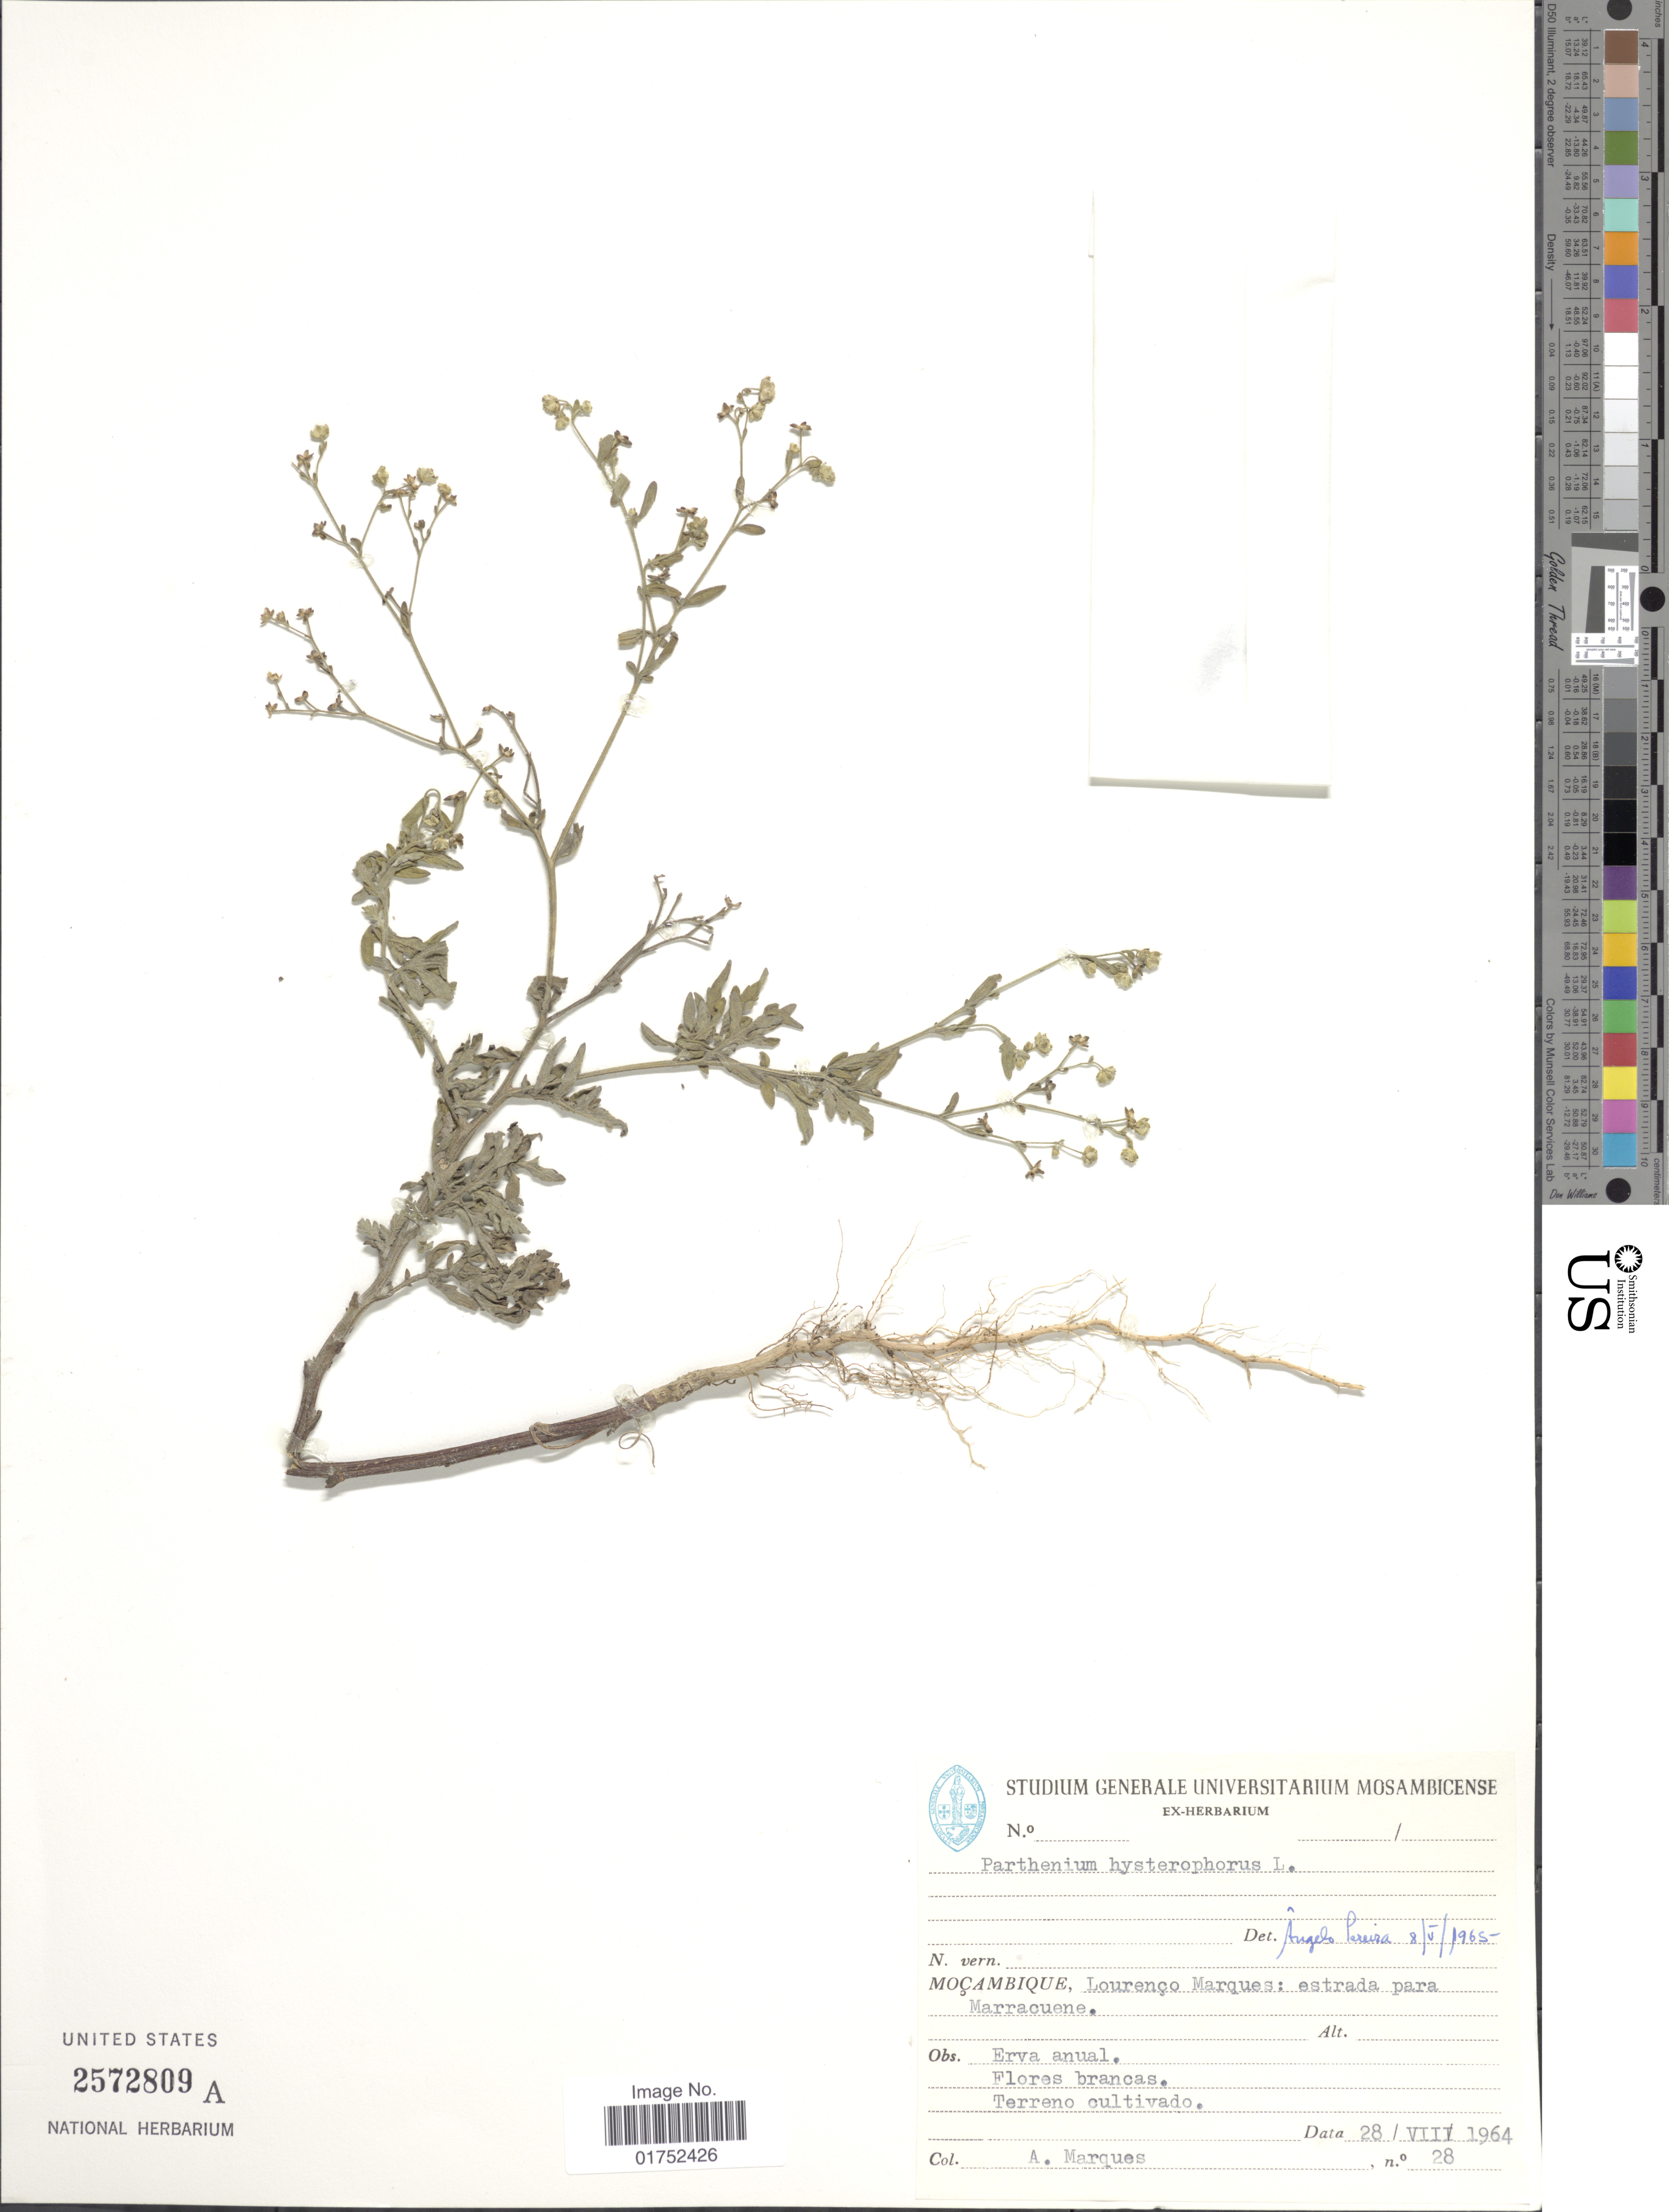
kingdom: Plantae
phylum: Tracheophyta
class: Magnoliopsida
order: Asterales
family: Asteraceae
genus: Parthenium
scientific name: Parthenium hysterophorus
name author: L.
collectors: A. Marques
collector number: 28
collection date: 1964-08-28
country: Mozambique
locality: Mocambique, Lourenco Marques, estrada para Marracuene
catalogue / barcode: US 2572809A